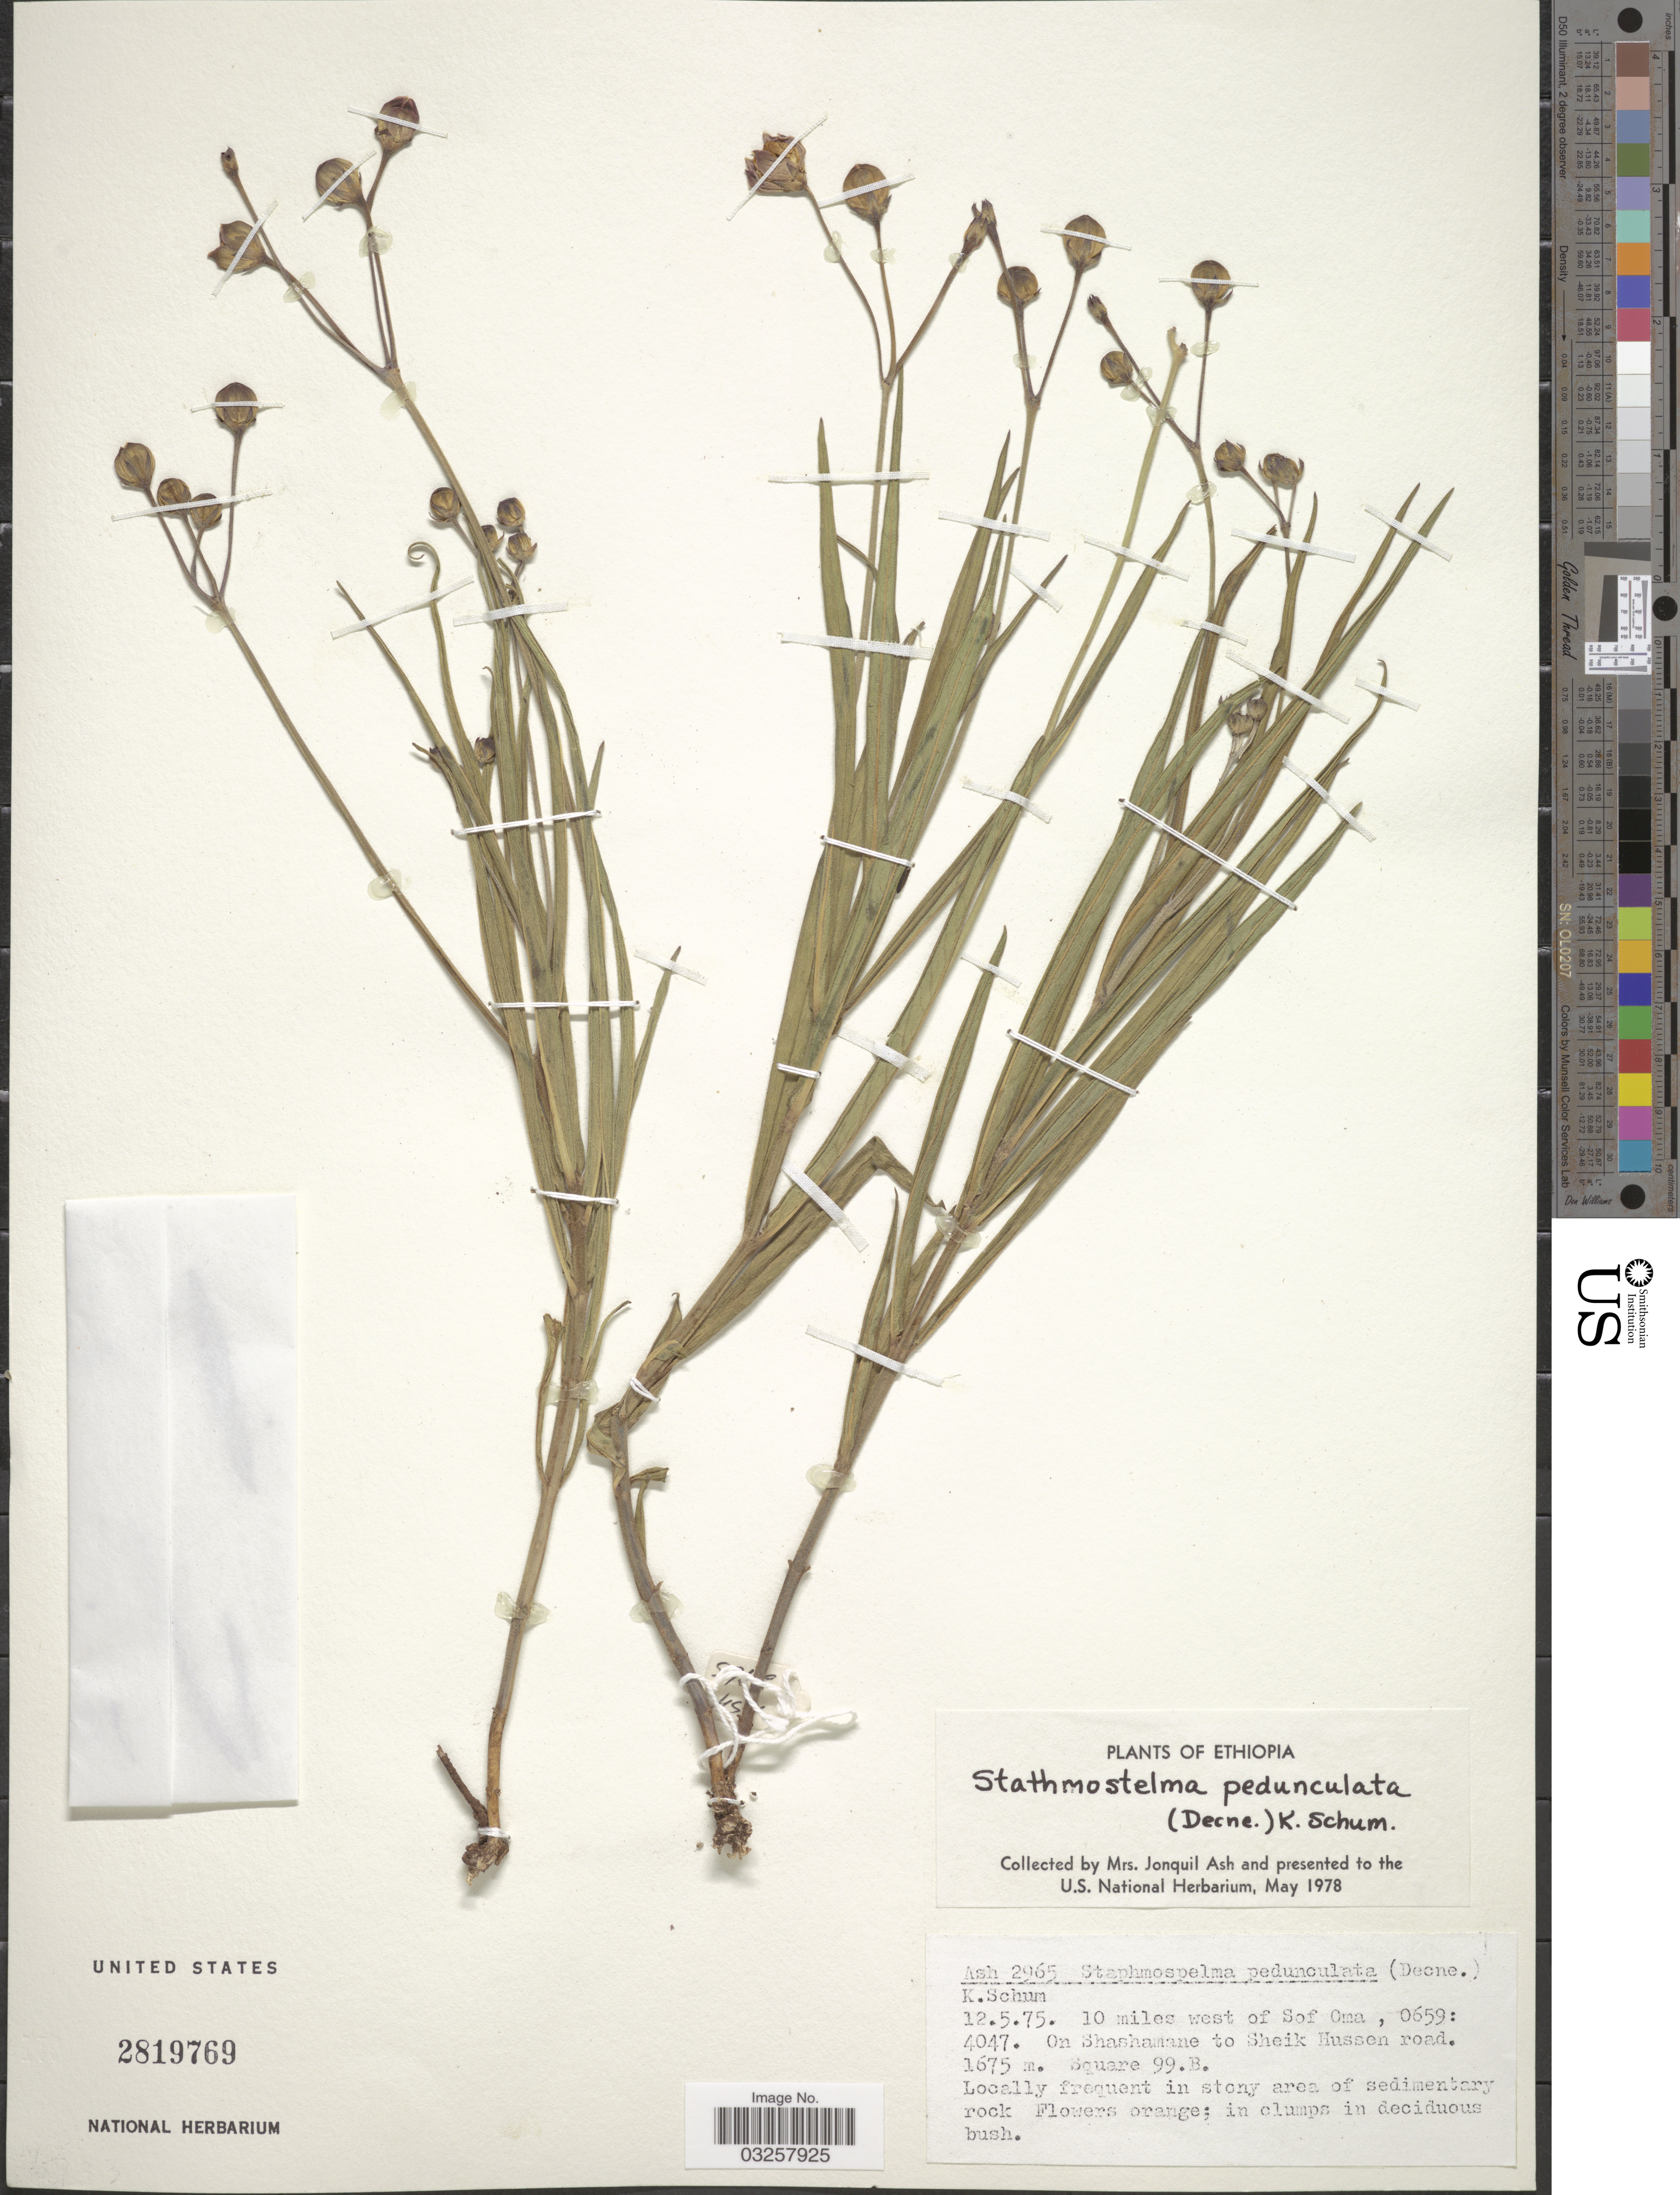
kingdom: Plantae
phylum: Tracheophyta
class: Magnoliopsida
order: Gentianales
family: Apocynaceae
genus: Stathmostelma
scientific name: Stathmostelma pedunculatum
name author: (Decne.) K. Schum.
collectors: J. Ash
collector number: Ash 2965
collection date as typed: Transcribed d/m/y: 12/5/75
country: Ethiopia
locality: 10 miles west of Sof Oma, 0659: 4047. On Shashamane to Sheik Hussen road. Square 99 B.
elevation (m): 1675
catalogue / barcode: US 2819769